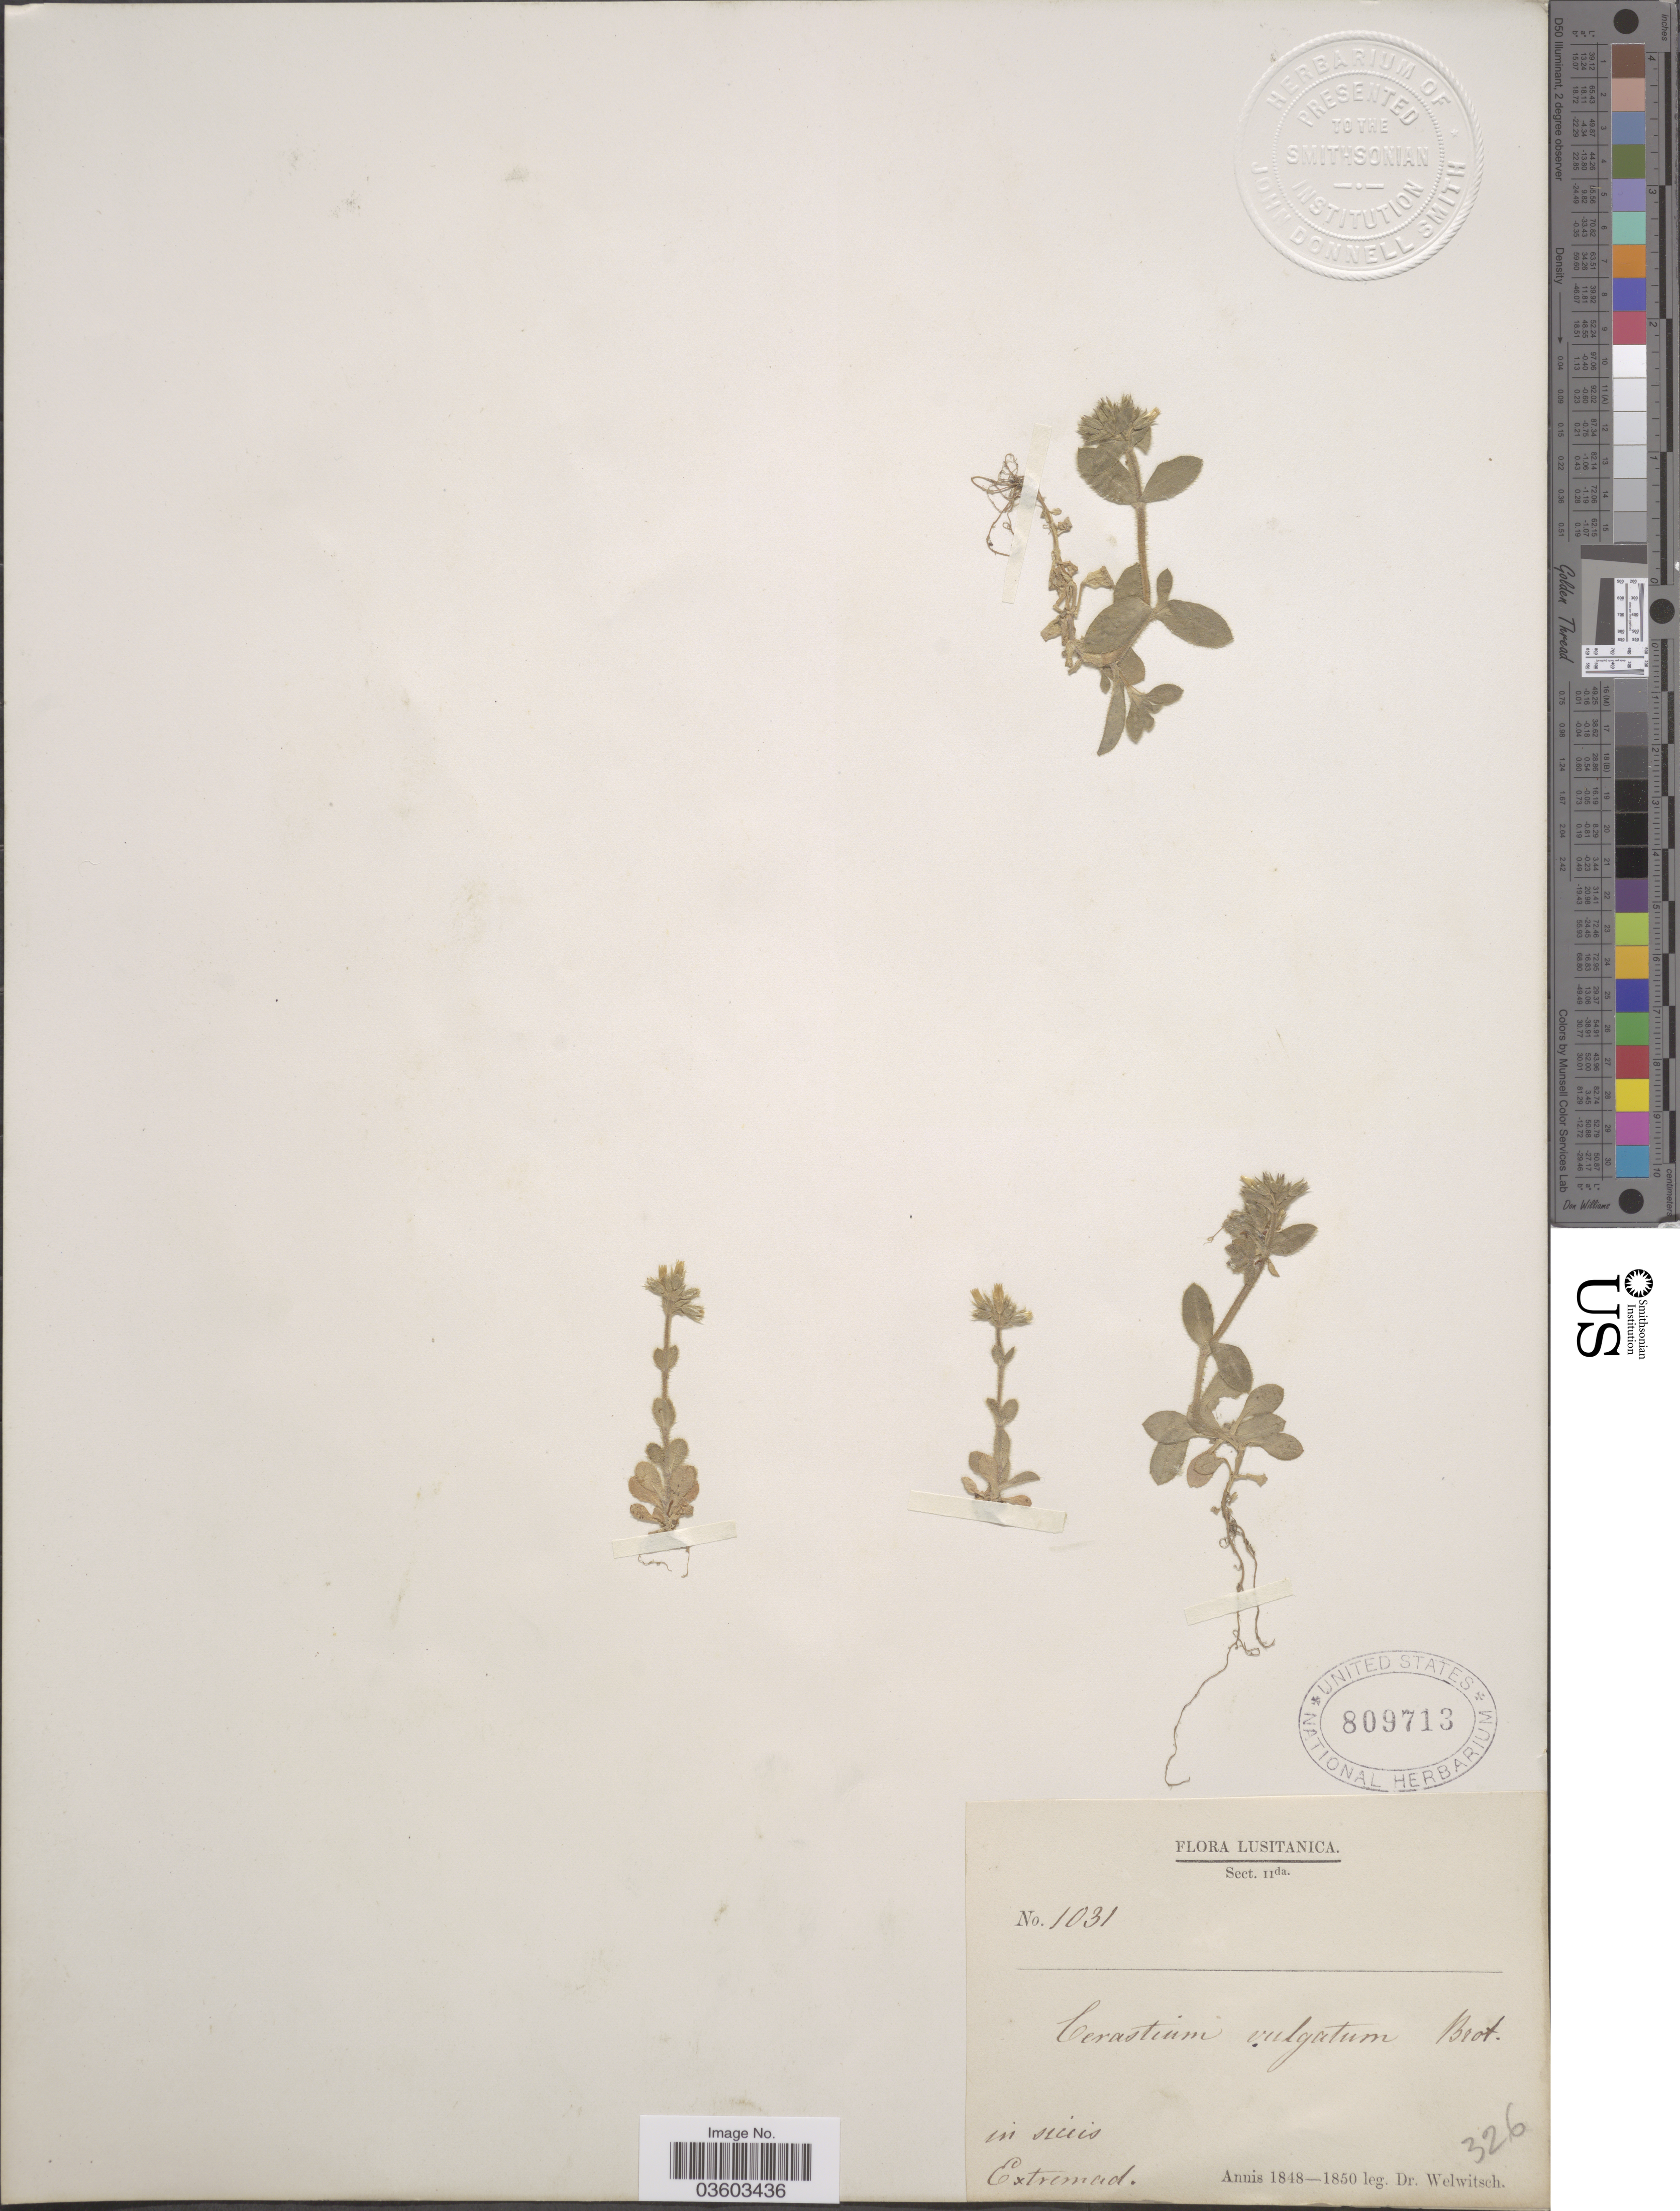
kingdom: Plantae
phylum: Tracheophyta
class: Magnoliopsida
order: Caryophyllales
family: Caryophyllaceae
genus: Cerastium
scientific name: Cerastium vulgatum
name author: L.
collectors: -. Welwitsch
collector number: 1031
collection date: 1848/1850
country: Portugal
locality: Lusitanica.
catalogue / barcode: US 809713